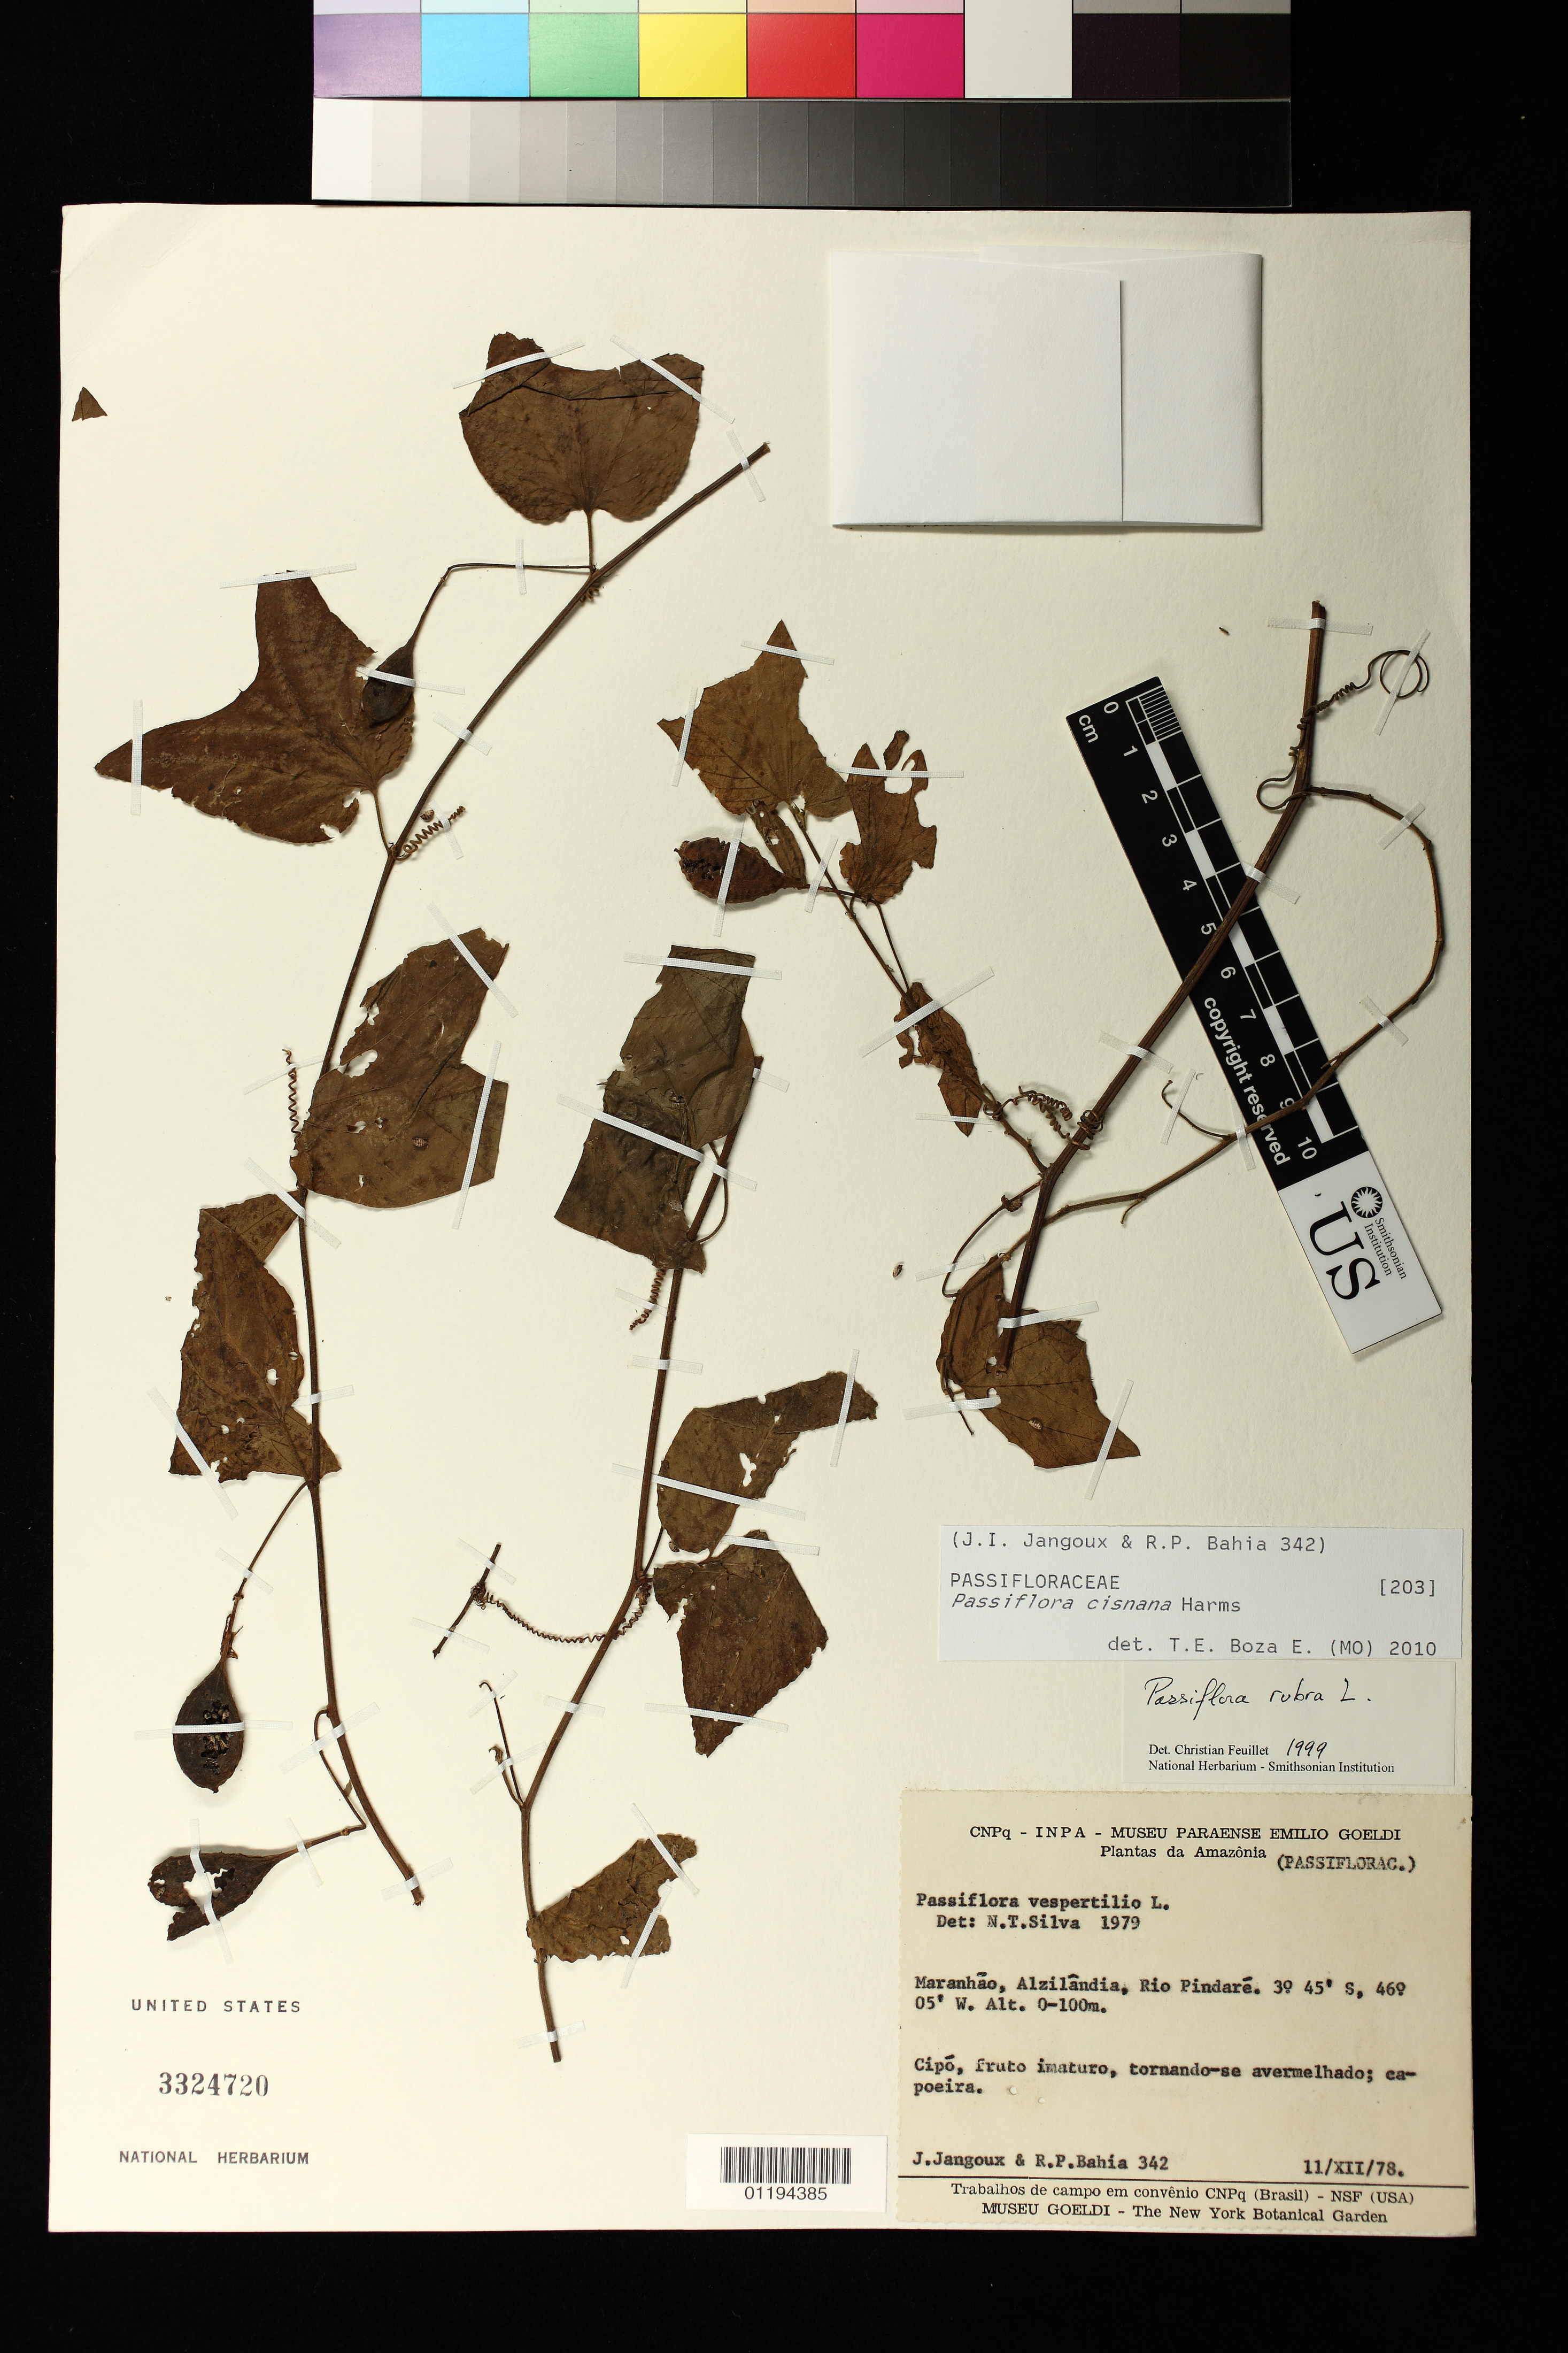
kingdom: Plantae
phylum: Tracheophyta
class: Magnoliopsida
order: Malpighiales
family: Passifloraceae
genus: Passiflora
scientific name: Passiflora cisnana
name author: Harms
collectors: J. I. Jangoux & R. P. Bahia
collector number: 342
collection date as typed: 12 Nov 1978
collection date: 1978-11-12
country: Brazil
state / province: Maranhão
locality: Maranhao, Alzilandia, Rio Pindare.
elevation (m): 0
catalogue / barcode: US 3324720